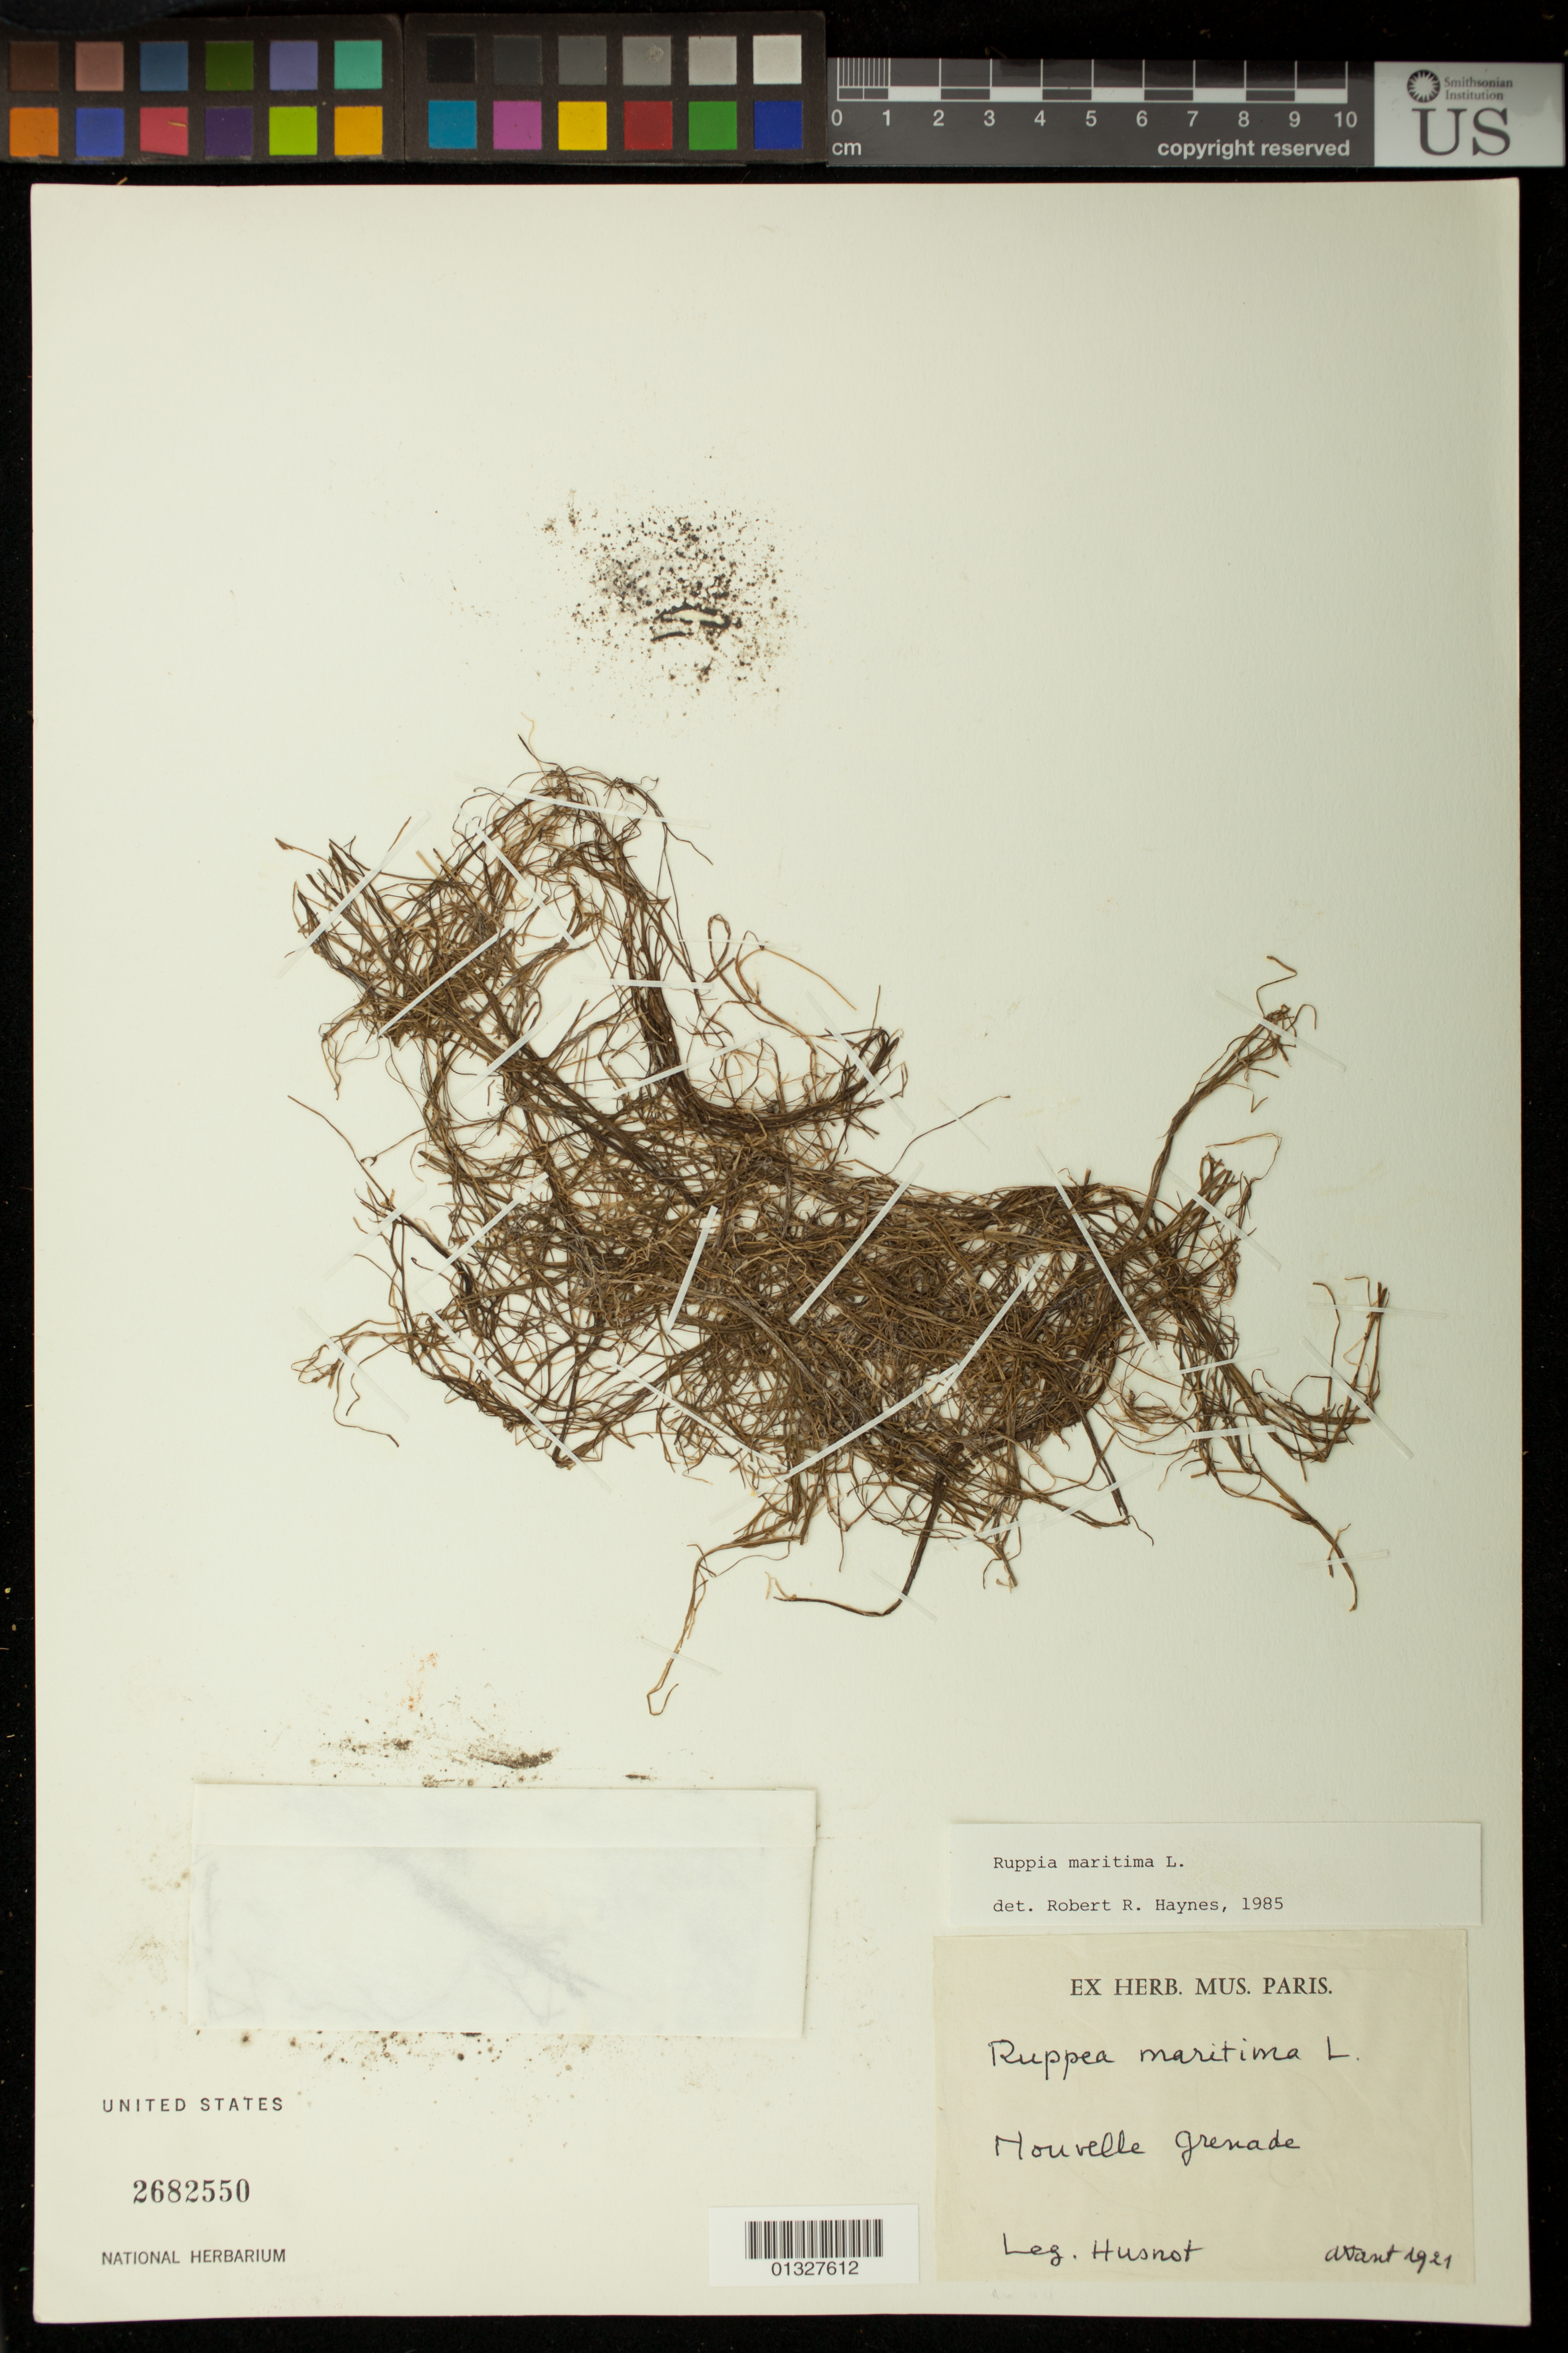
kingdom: Plantae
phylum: Tracheophyta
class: Liliopsida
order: Alismatales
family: Ruppiaceae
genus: Ruppia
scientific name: Ruppia maritima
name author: L.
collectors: P. T. Husnot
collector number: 10764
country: Colombia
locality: Nouvelle Grenade [dubious; Husnot collected primarily in Martinique & Guadeloupe; perhaps Grenada?]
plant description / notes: "Nouvelle Grenade", dubious locality as Husnot collected in the West Indies (perhaps Grenada?)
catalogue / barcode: US 3522551